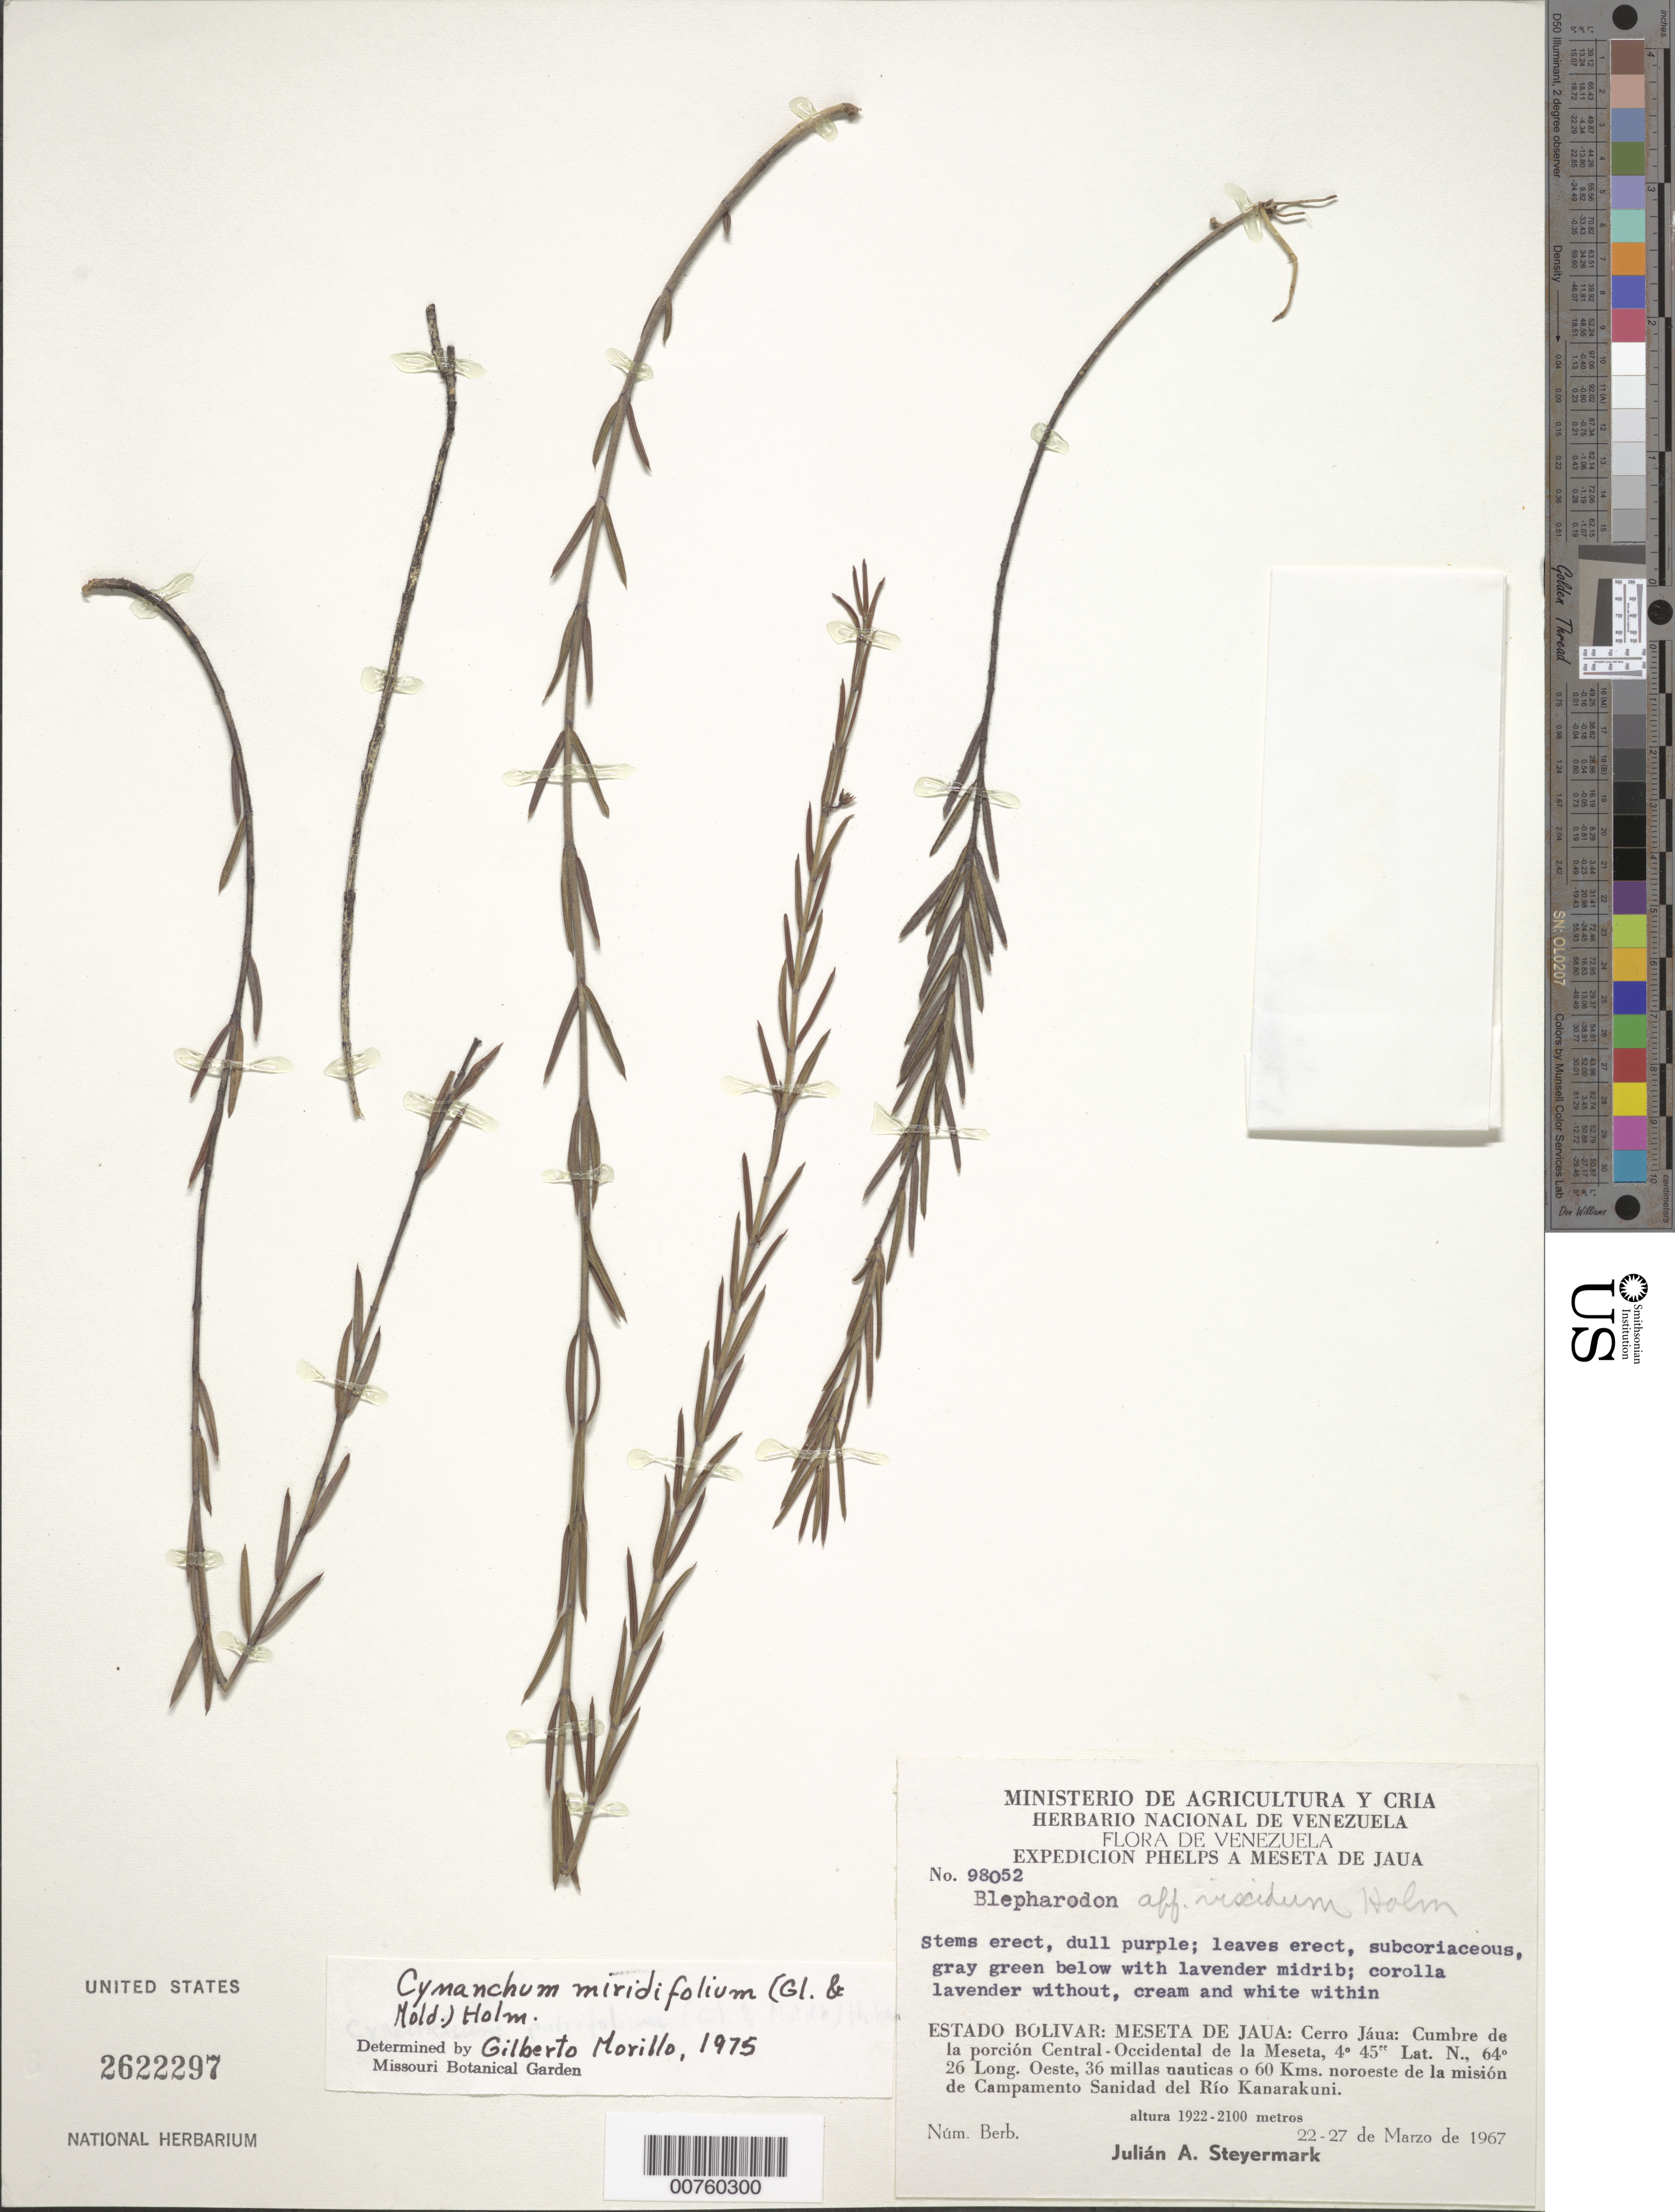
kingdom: Plantae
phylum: Tracheophyta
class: Magnoliopsida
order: Gentianales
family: Apocynaceae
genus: Cynanchum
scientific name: Cynanchum mirifolium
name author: (Gleason & Moldenke) R.W. Holm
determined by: Morillo, G. N.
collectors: J. Steyermark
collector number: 98052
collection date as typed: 22-Mar-67 to 27-Mar-67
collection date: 1967-03-22/1967-03-27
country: Venezuela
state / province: Bolívar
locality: Meseta del Jaua: Cerro Jáua, cumbre de la porcion Central-Occidental de la Meseta, 36 millas nauticas o 60 km NO de la mision de Campamento Sanidad del Río Kanarakuni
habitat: Summit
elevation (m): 1922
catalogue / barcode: US 2622297